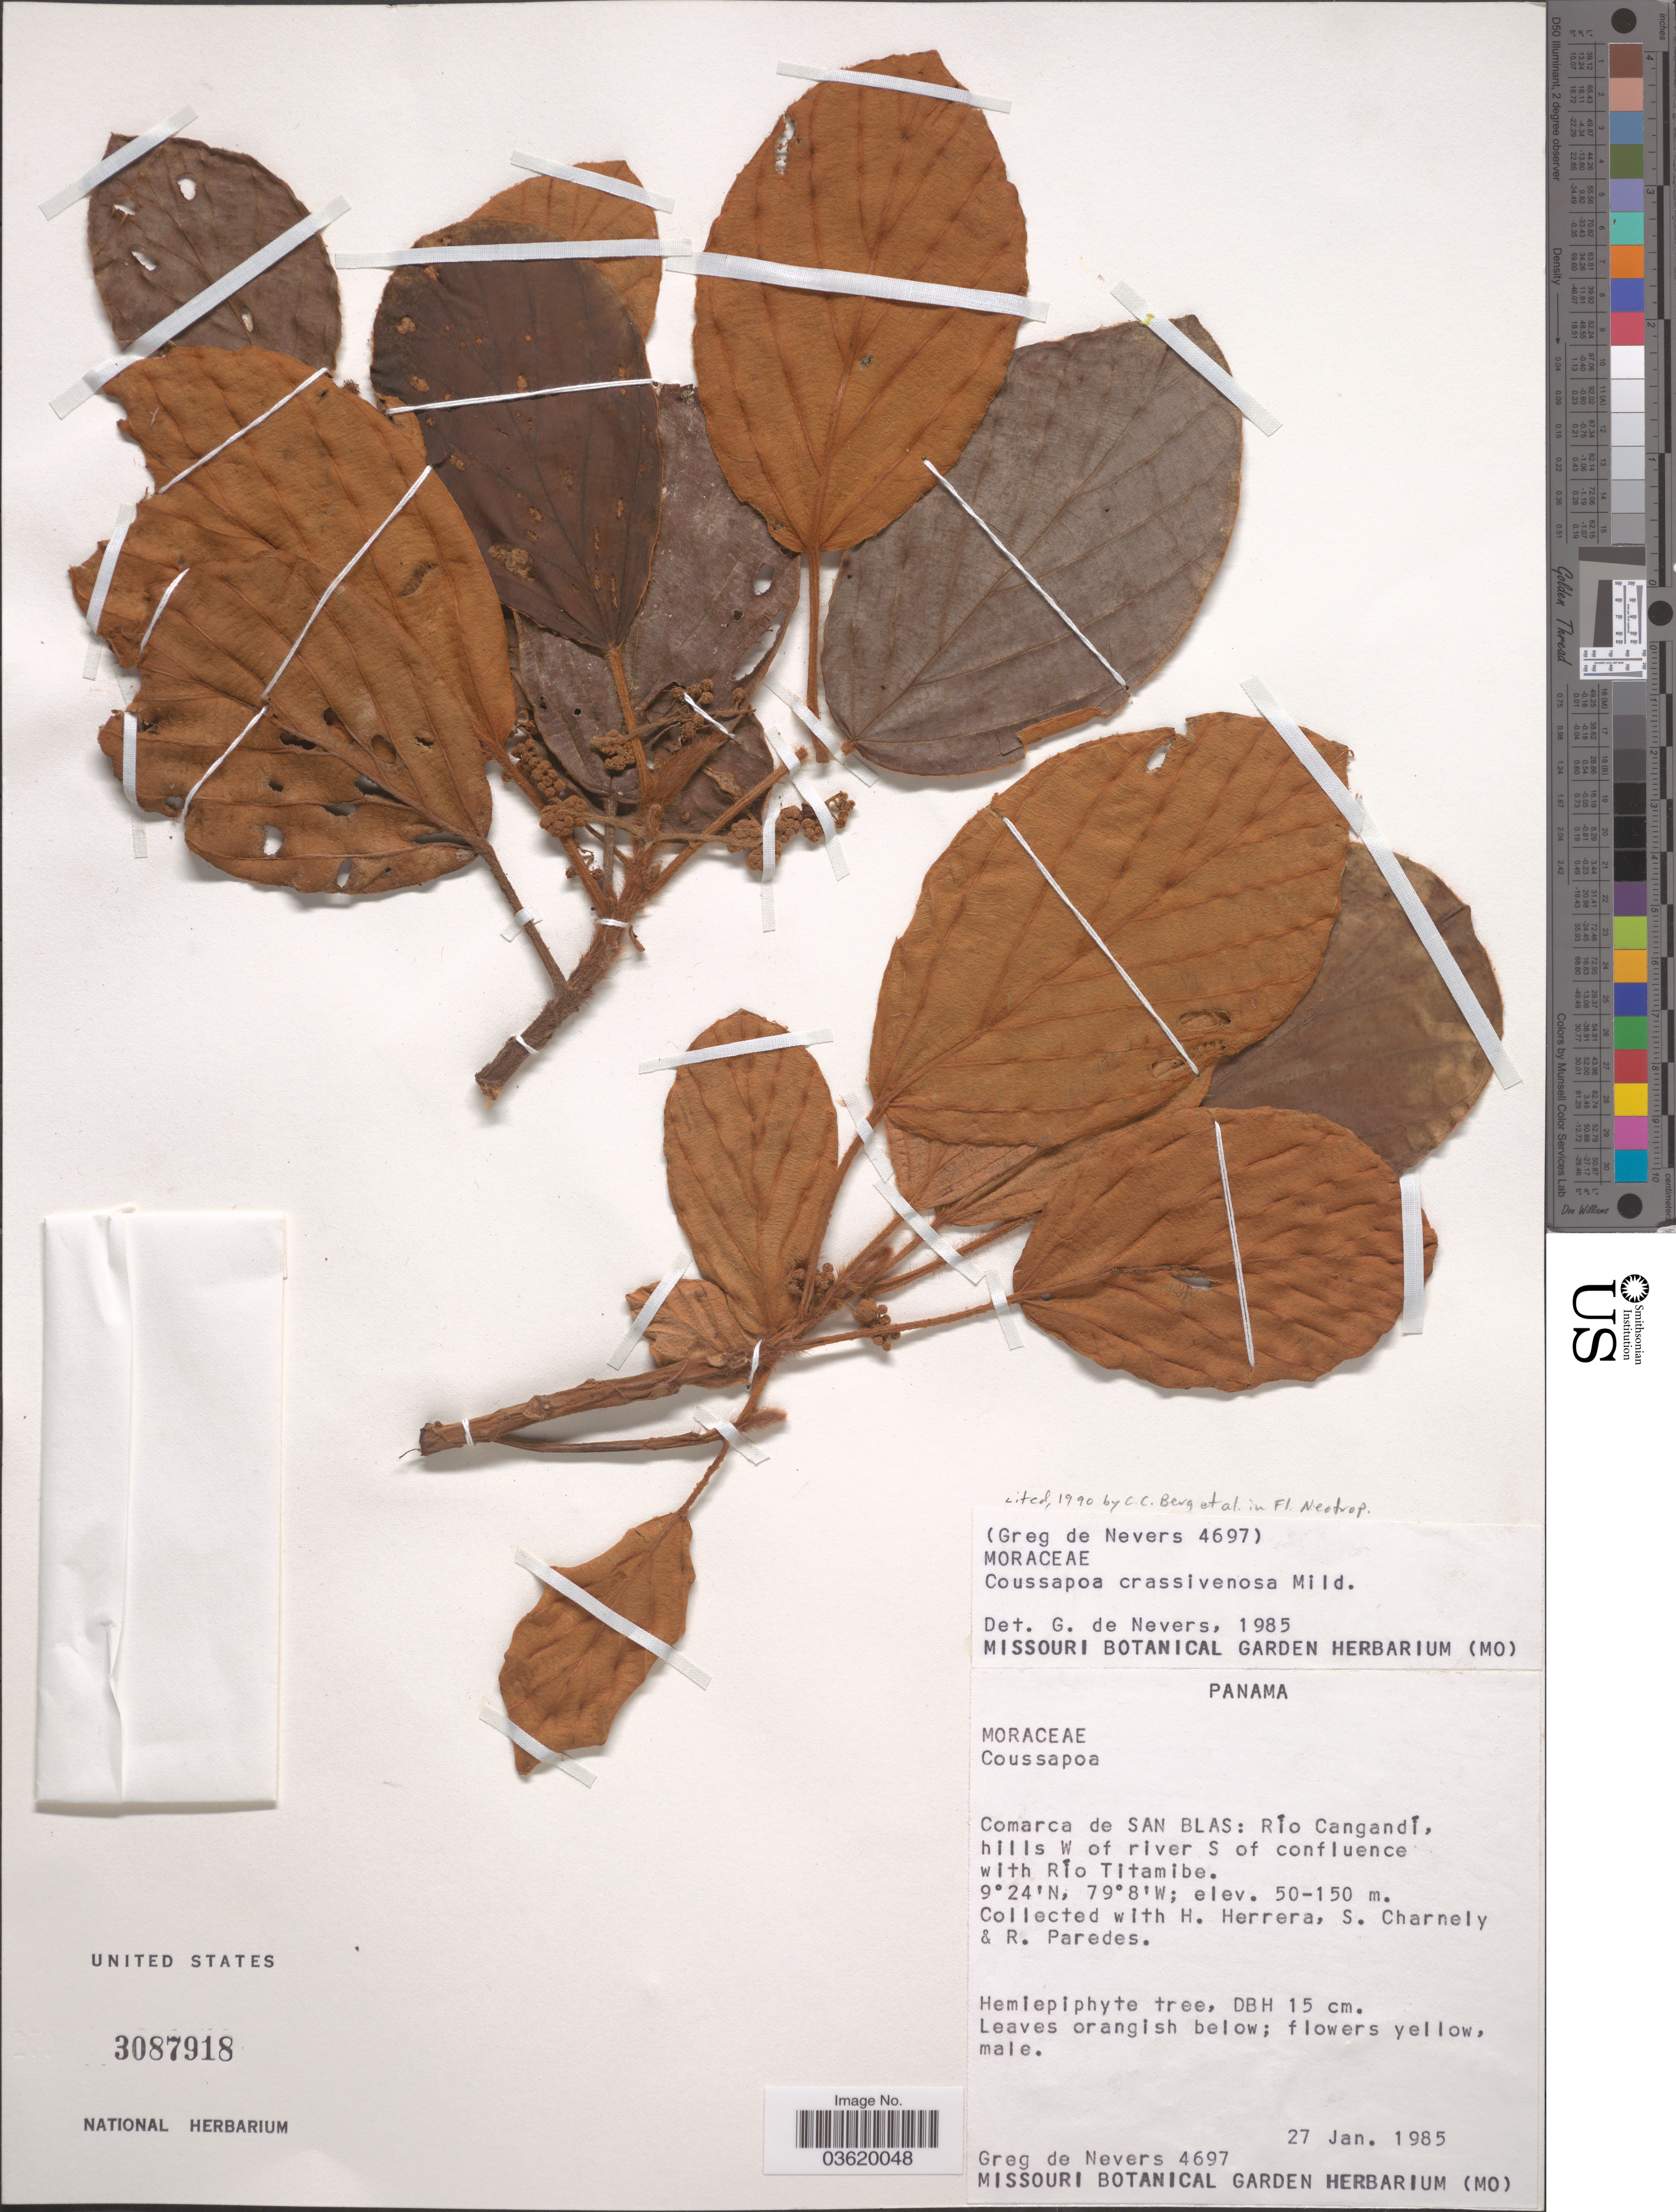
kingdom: Plantae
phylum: Tracheophyta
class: Magnoliopsida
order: Rosales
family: Urticaceae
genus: Coussapoa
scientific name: Coussapoa crassivenosa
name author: Mildbr.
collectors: G. C. de Nevers, H. Herrera, S. Charnely & R. Paredes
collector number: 4697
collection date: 1985-01-27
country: Panama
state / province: Kuna Yala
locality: Comarca de San Blas: Río Cangandí, hills W of river S of confleunce with Río Titamibe.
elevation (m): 50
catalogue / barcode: US 3087918